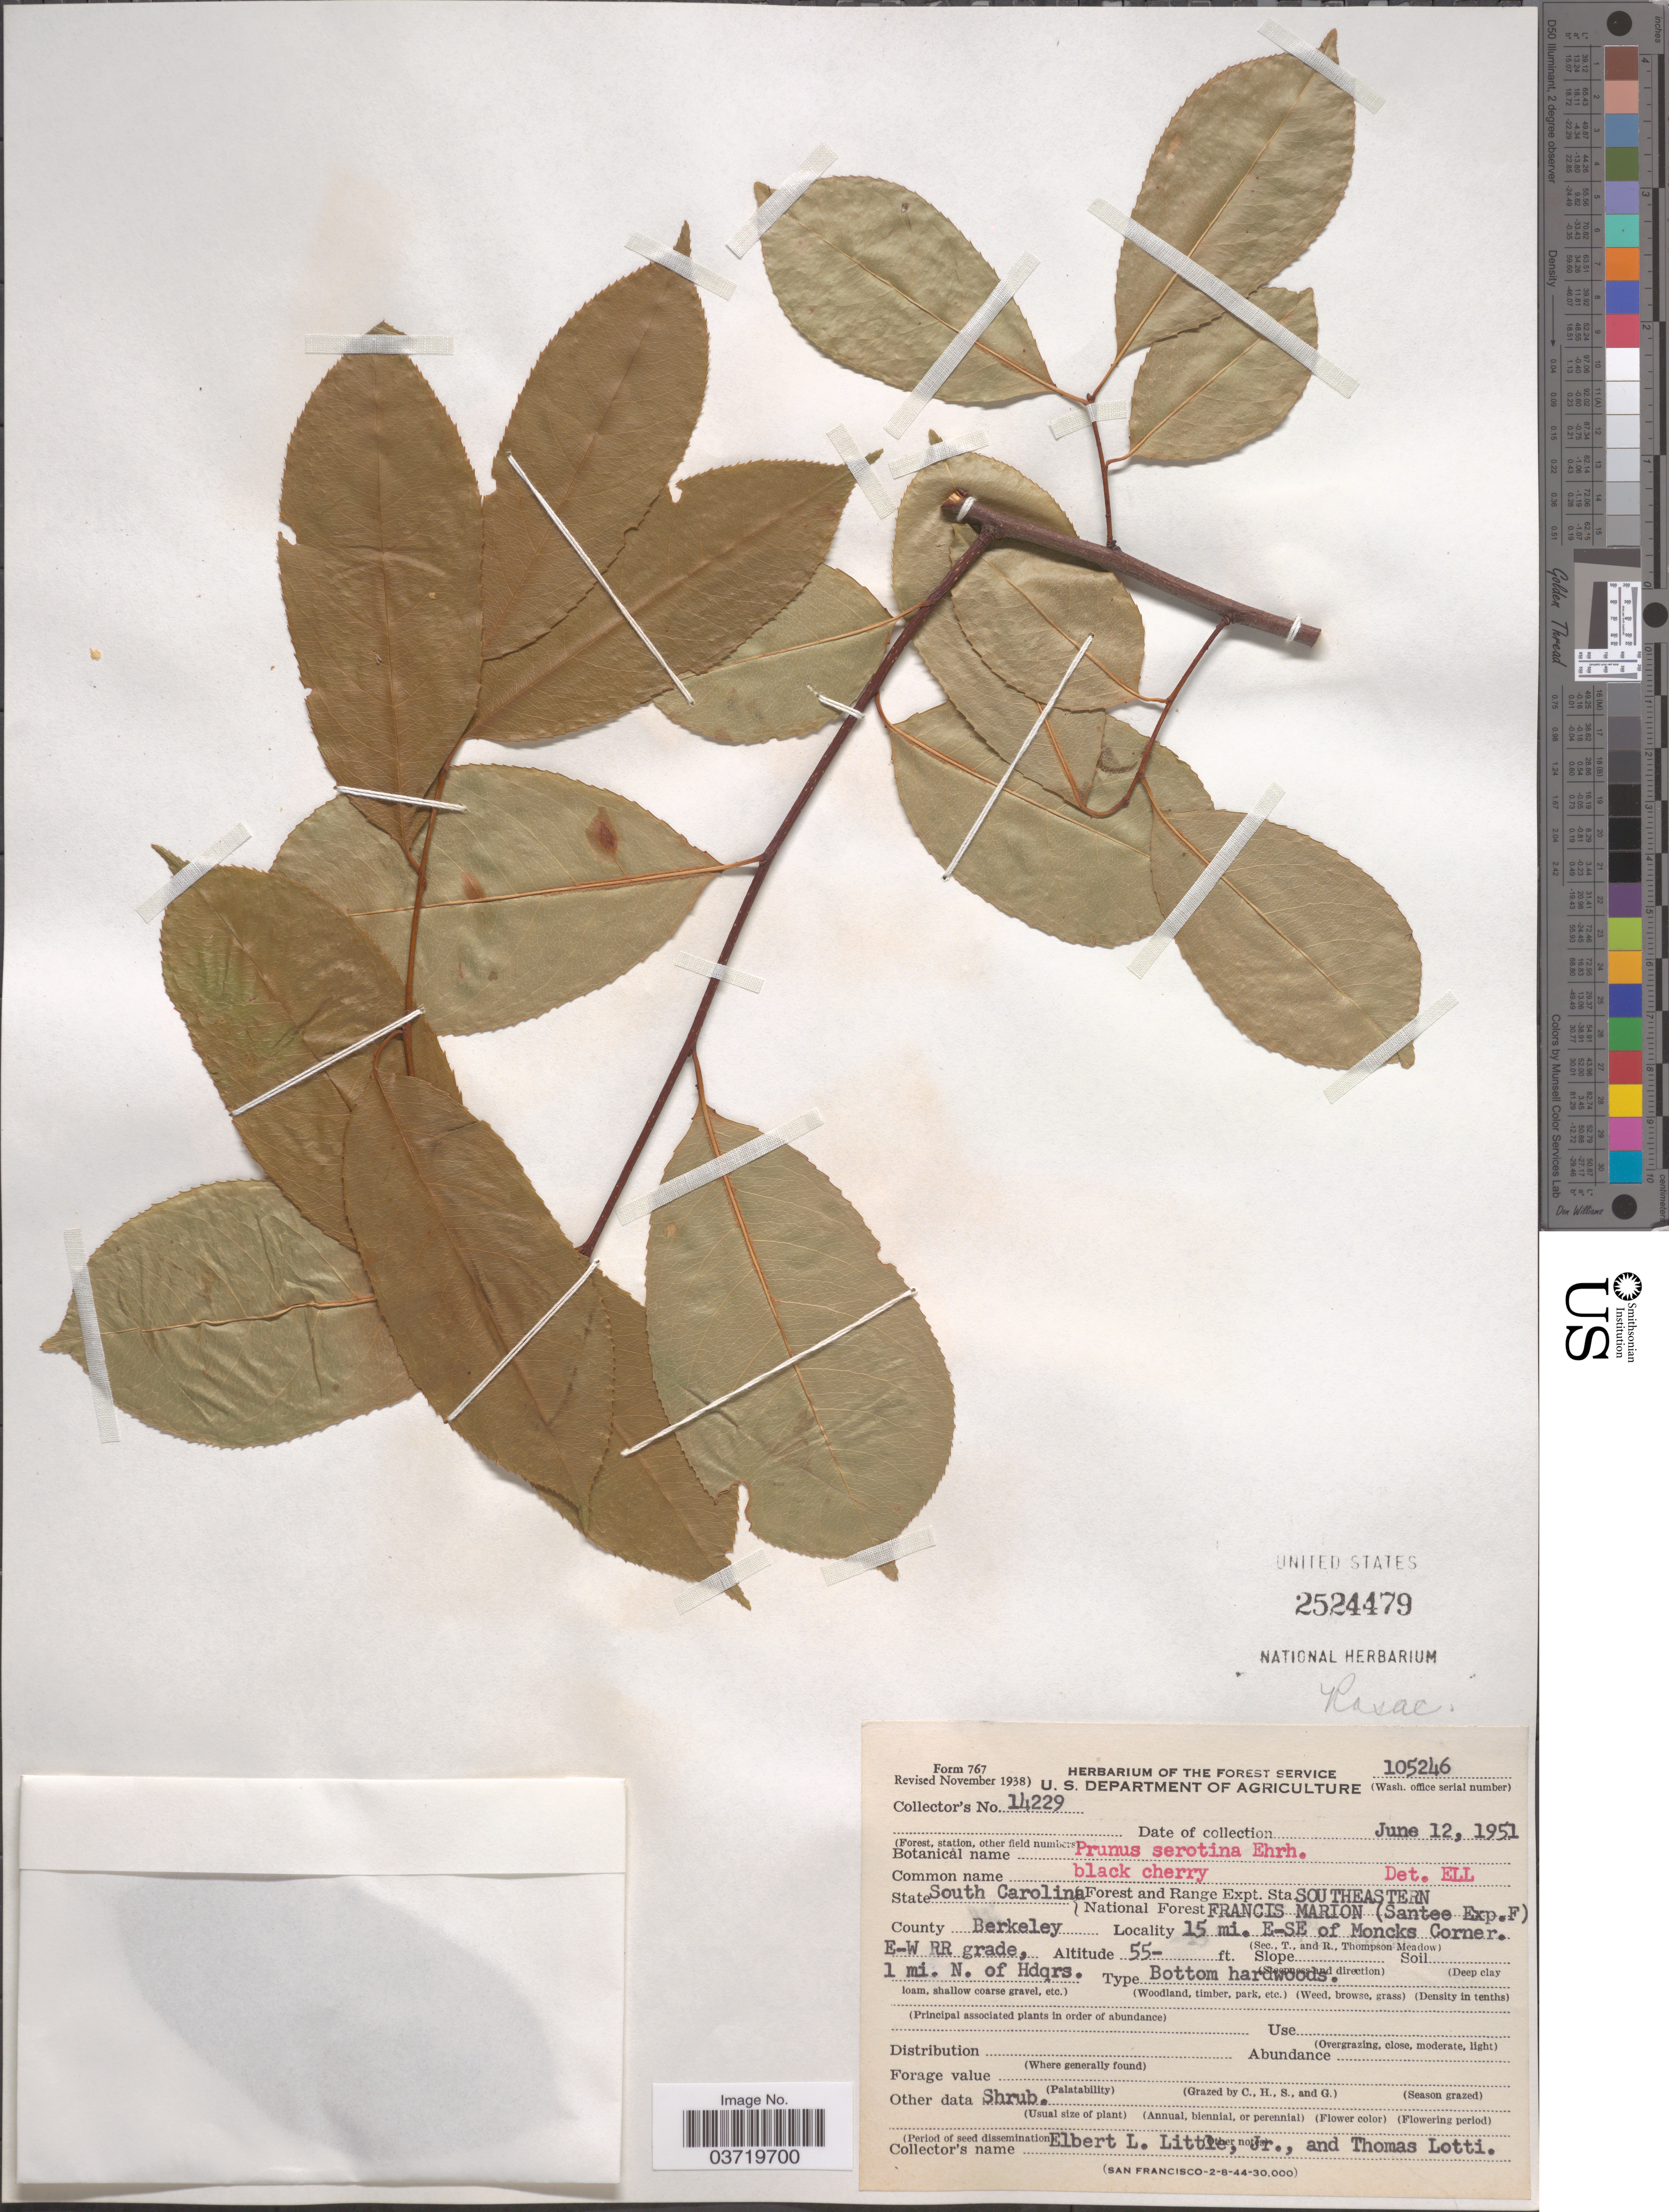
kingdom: Plantae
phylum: Tracheophyta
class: Magnoliopsida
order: Rosales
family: Rosaceae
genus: Prunus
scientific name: Prunus serotina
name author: Ehrh.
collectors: E. L. Little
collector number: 14229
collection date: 1951-06-12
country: United States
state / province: South Carolina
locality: Forest and Range Expt. Sta. Southeastern. National Forest Francis Marion (Santee Exp. F). County Berkeley. 15 mi. E-SE of Moncks Corner. E-W RR grade, 1 mi. N. of Hdqrs.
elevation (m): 17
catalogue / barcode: US 2524479